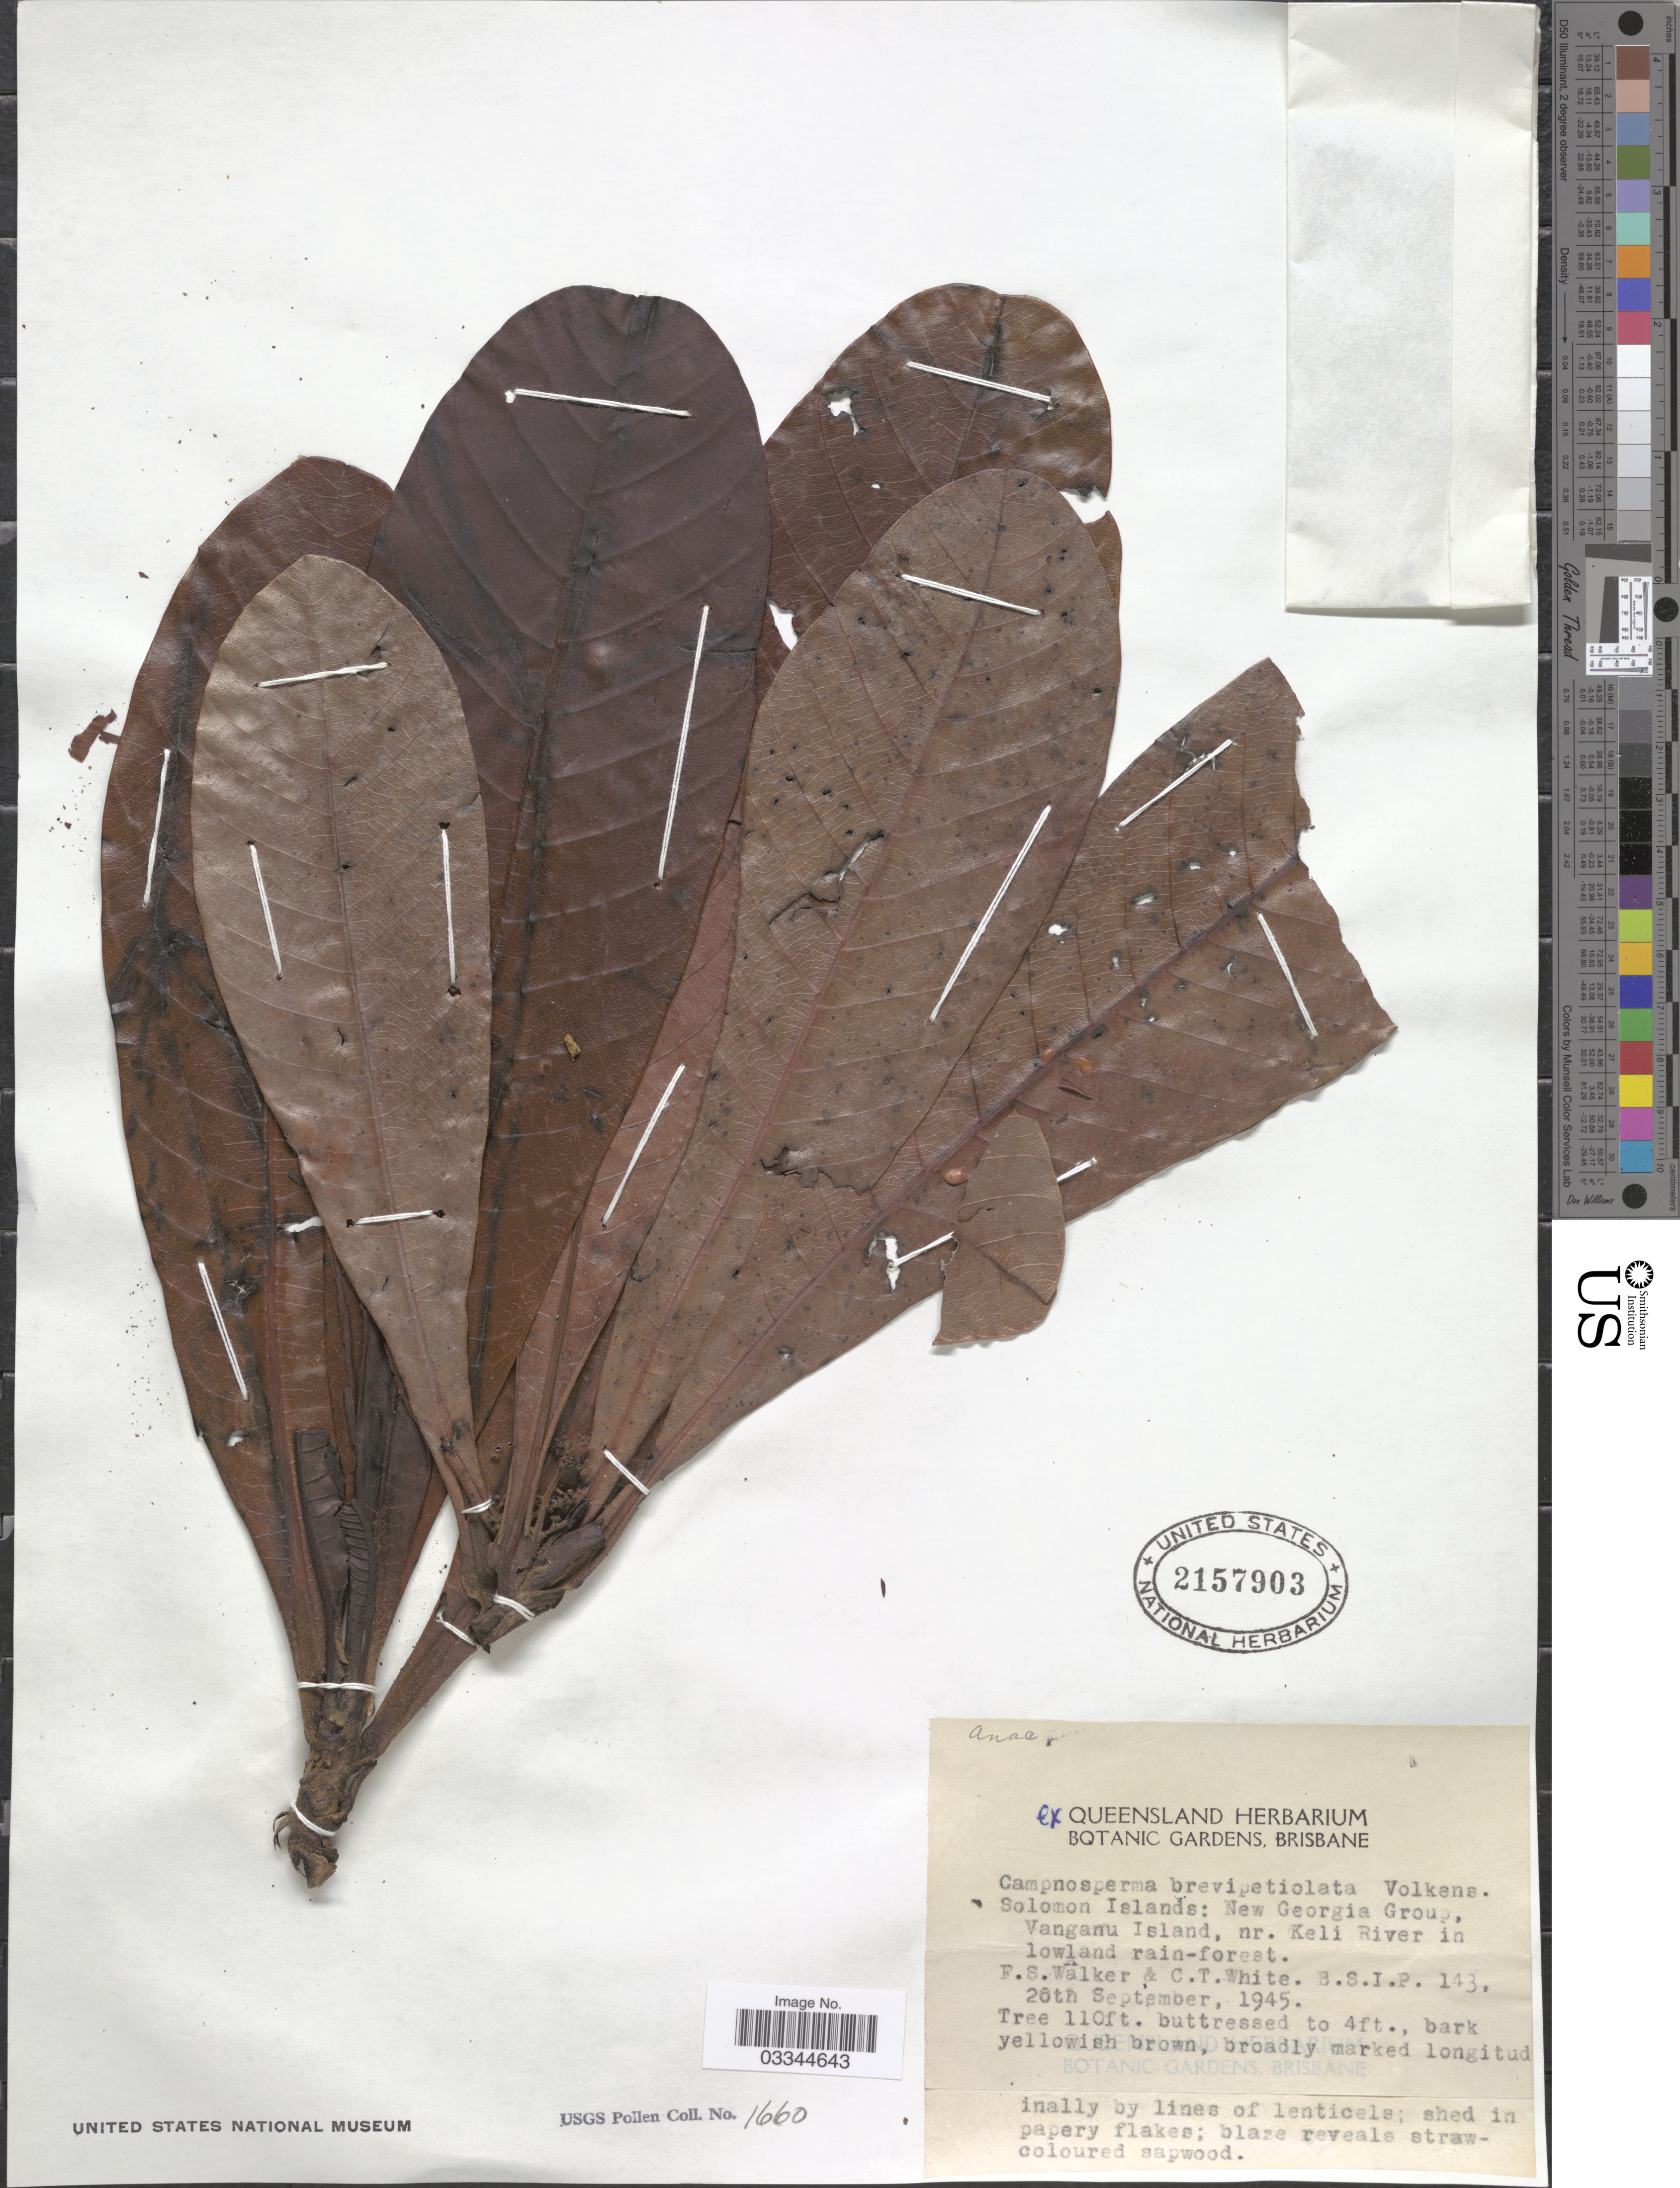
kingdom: Plantae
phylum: Tracheophyta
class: Magnoliopsida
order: Sapindales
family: Anacardiaceae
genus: Campnosperma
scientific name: Campnosperma brevipetiolatum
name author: Volk.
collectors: F. Walker & C. T. White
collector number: BSIP143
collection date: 1945-09-26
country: Solomon Islands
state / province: Solomon Islands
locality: Solomon Islands: New Georgia Group, Vanganu Island, nr. Keli River in lowland rain-forest.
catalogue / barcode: US 2157903